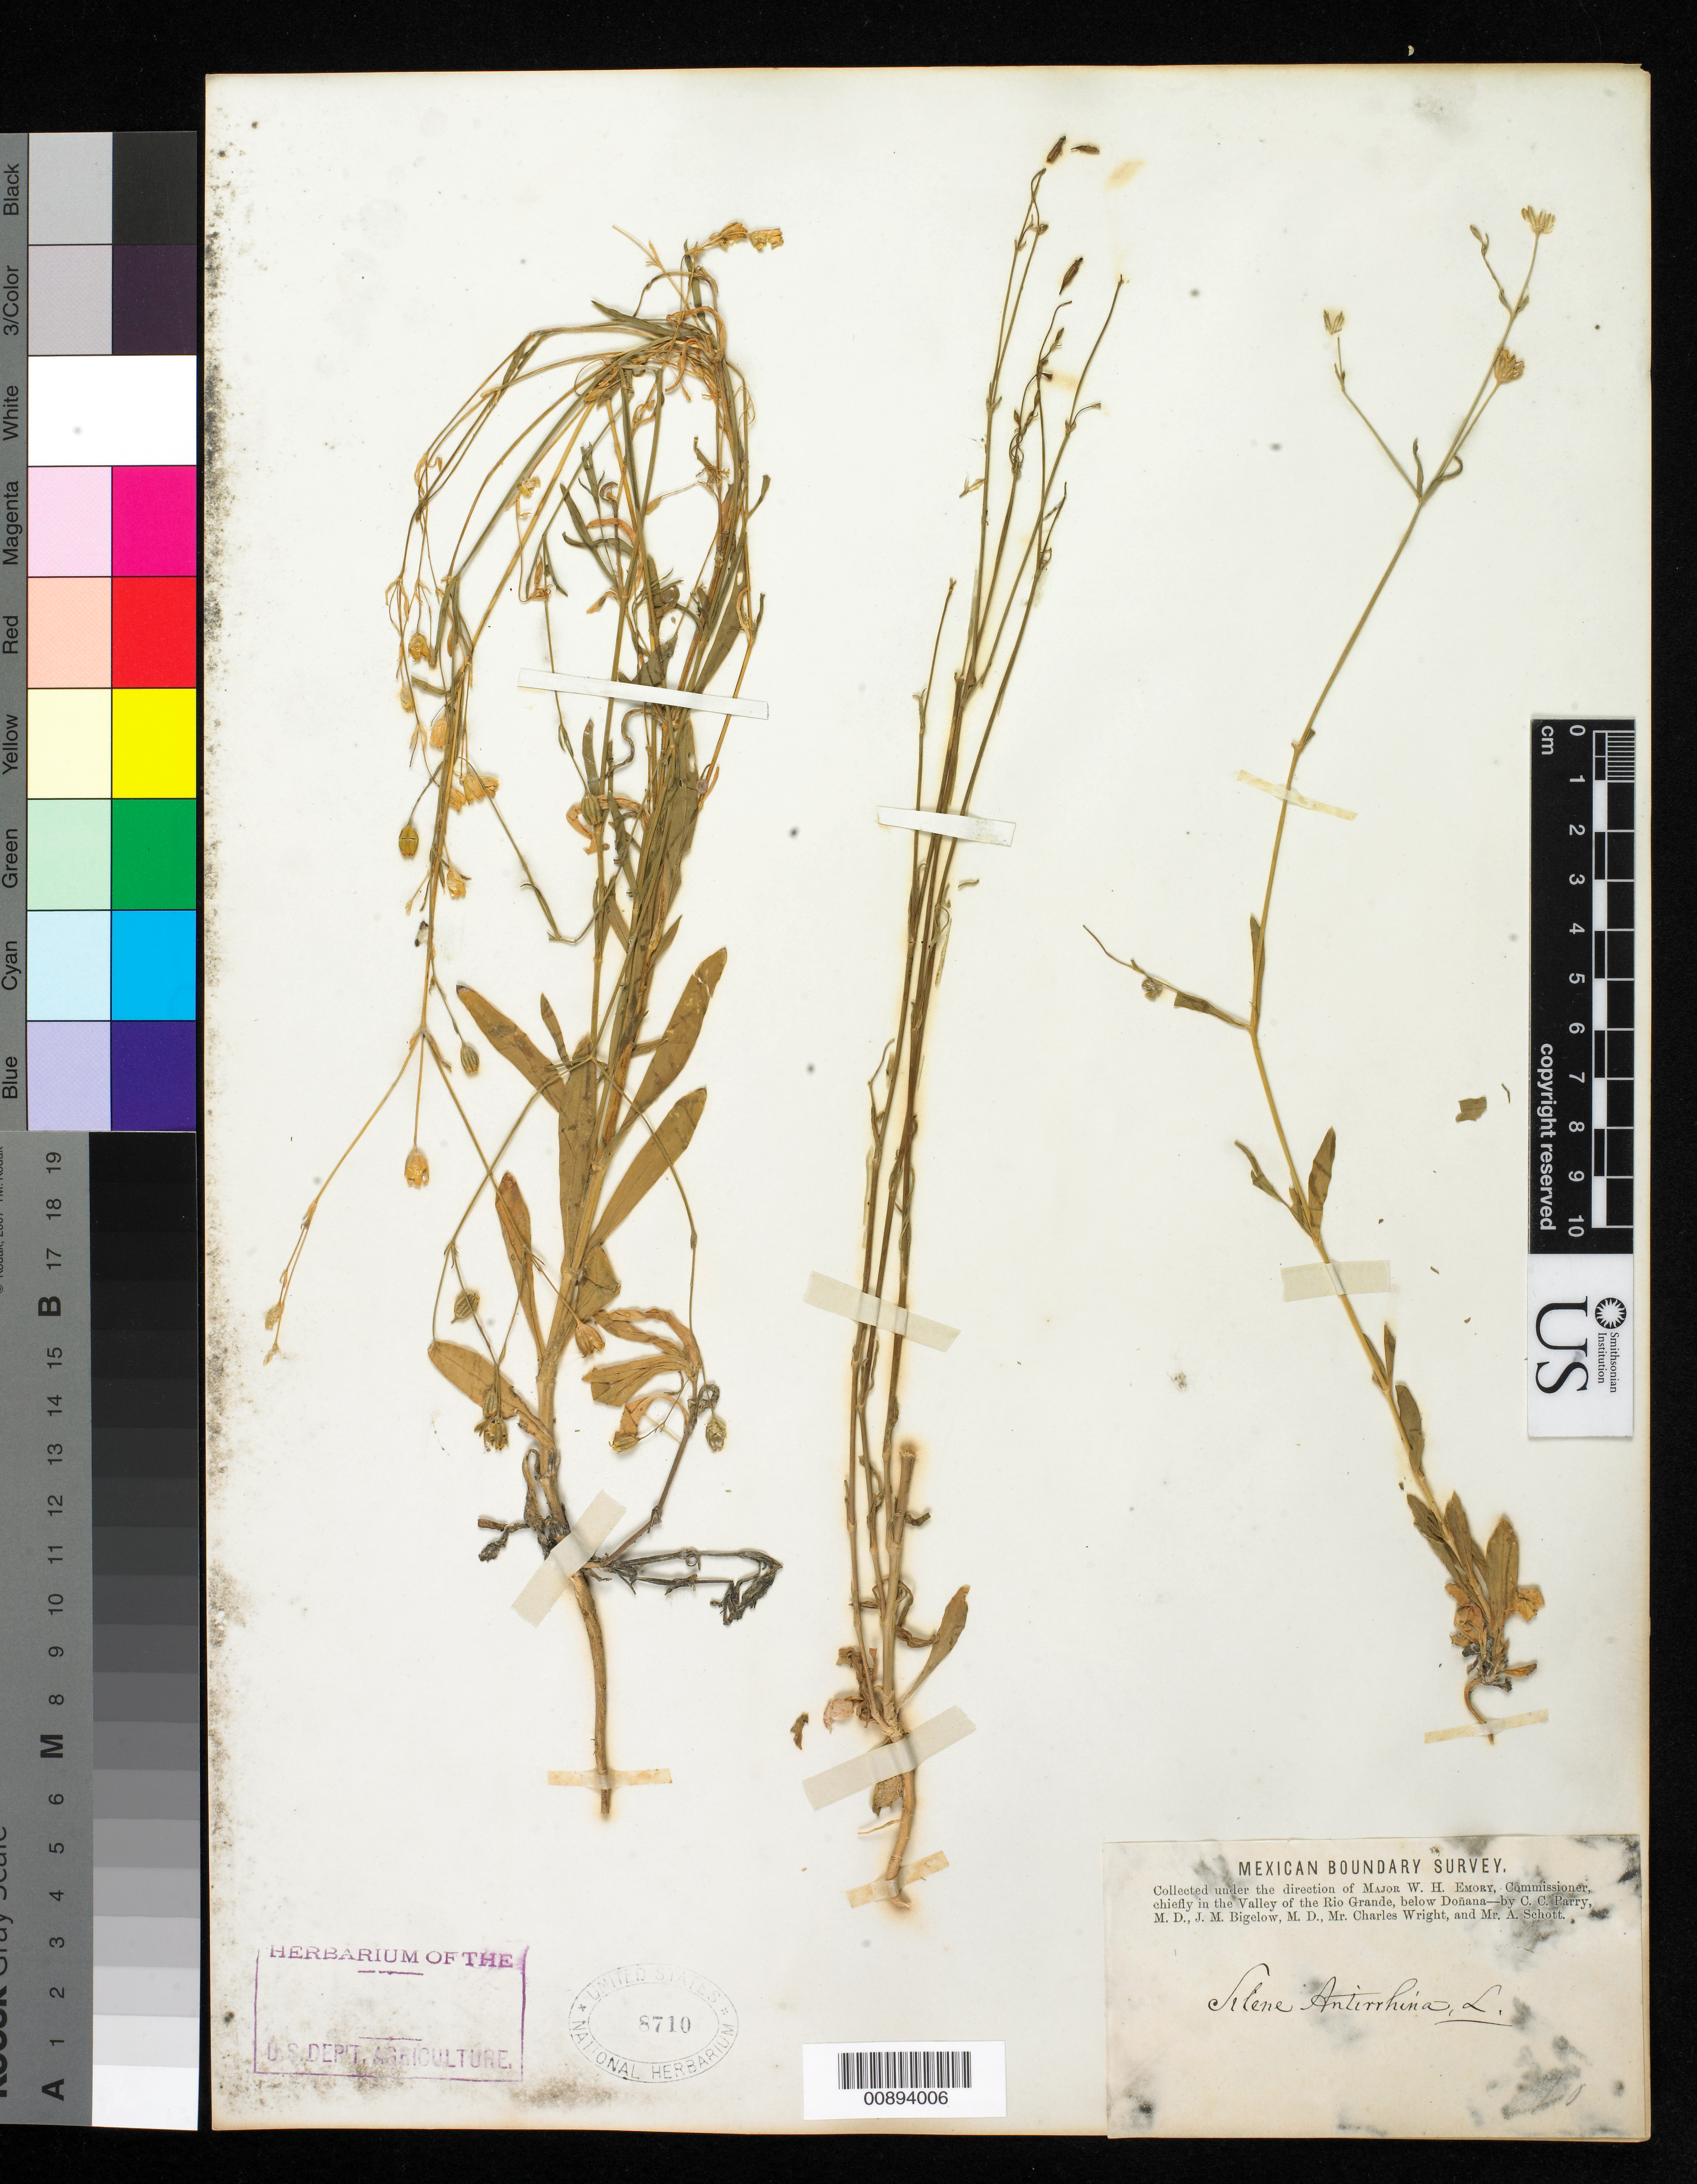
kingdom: Plantae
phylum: Tracheophyta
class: Magnoliopsida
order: Caryophyllales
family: Caryophyllaceae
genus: Silene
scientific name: Silene antirrhina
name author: L.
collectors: C. C. Parry, J. M. Bigelow, C. Wright & A. C. V. Schott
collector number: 70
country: United States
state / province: New Mexico / Texas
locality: Valley of the Rio Grande, below Doñana.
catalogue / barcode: US 8710